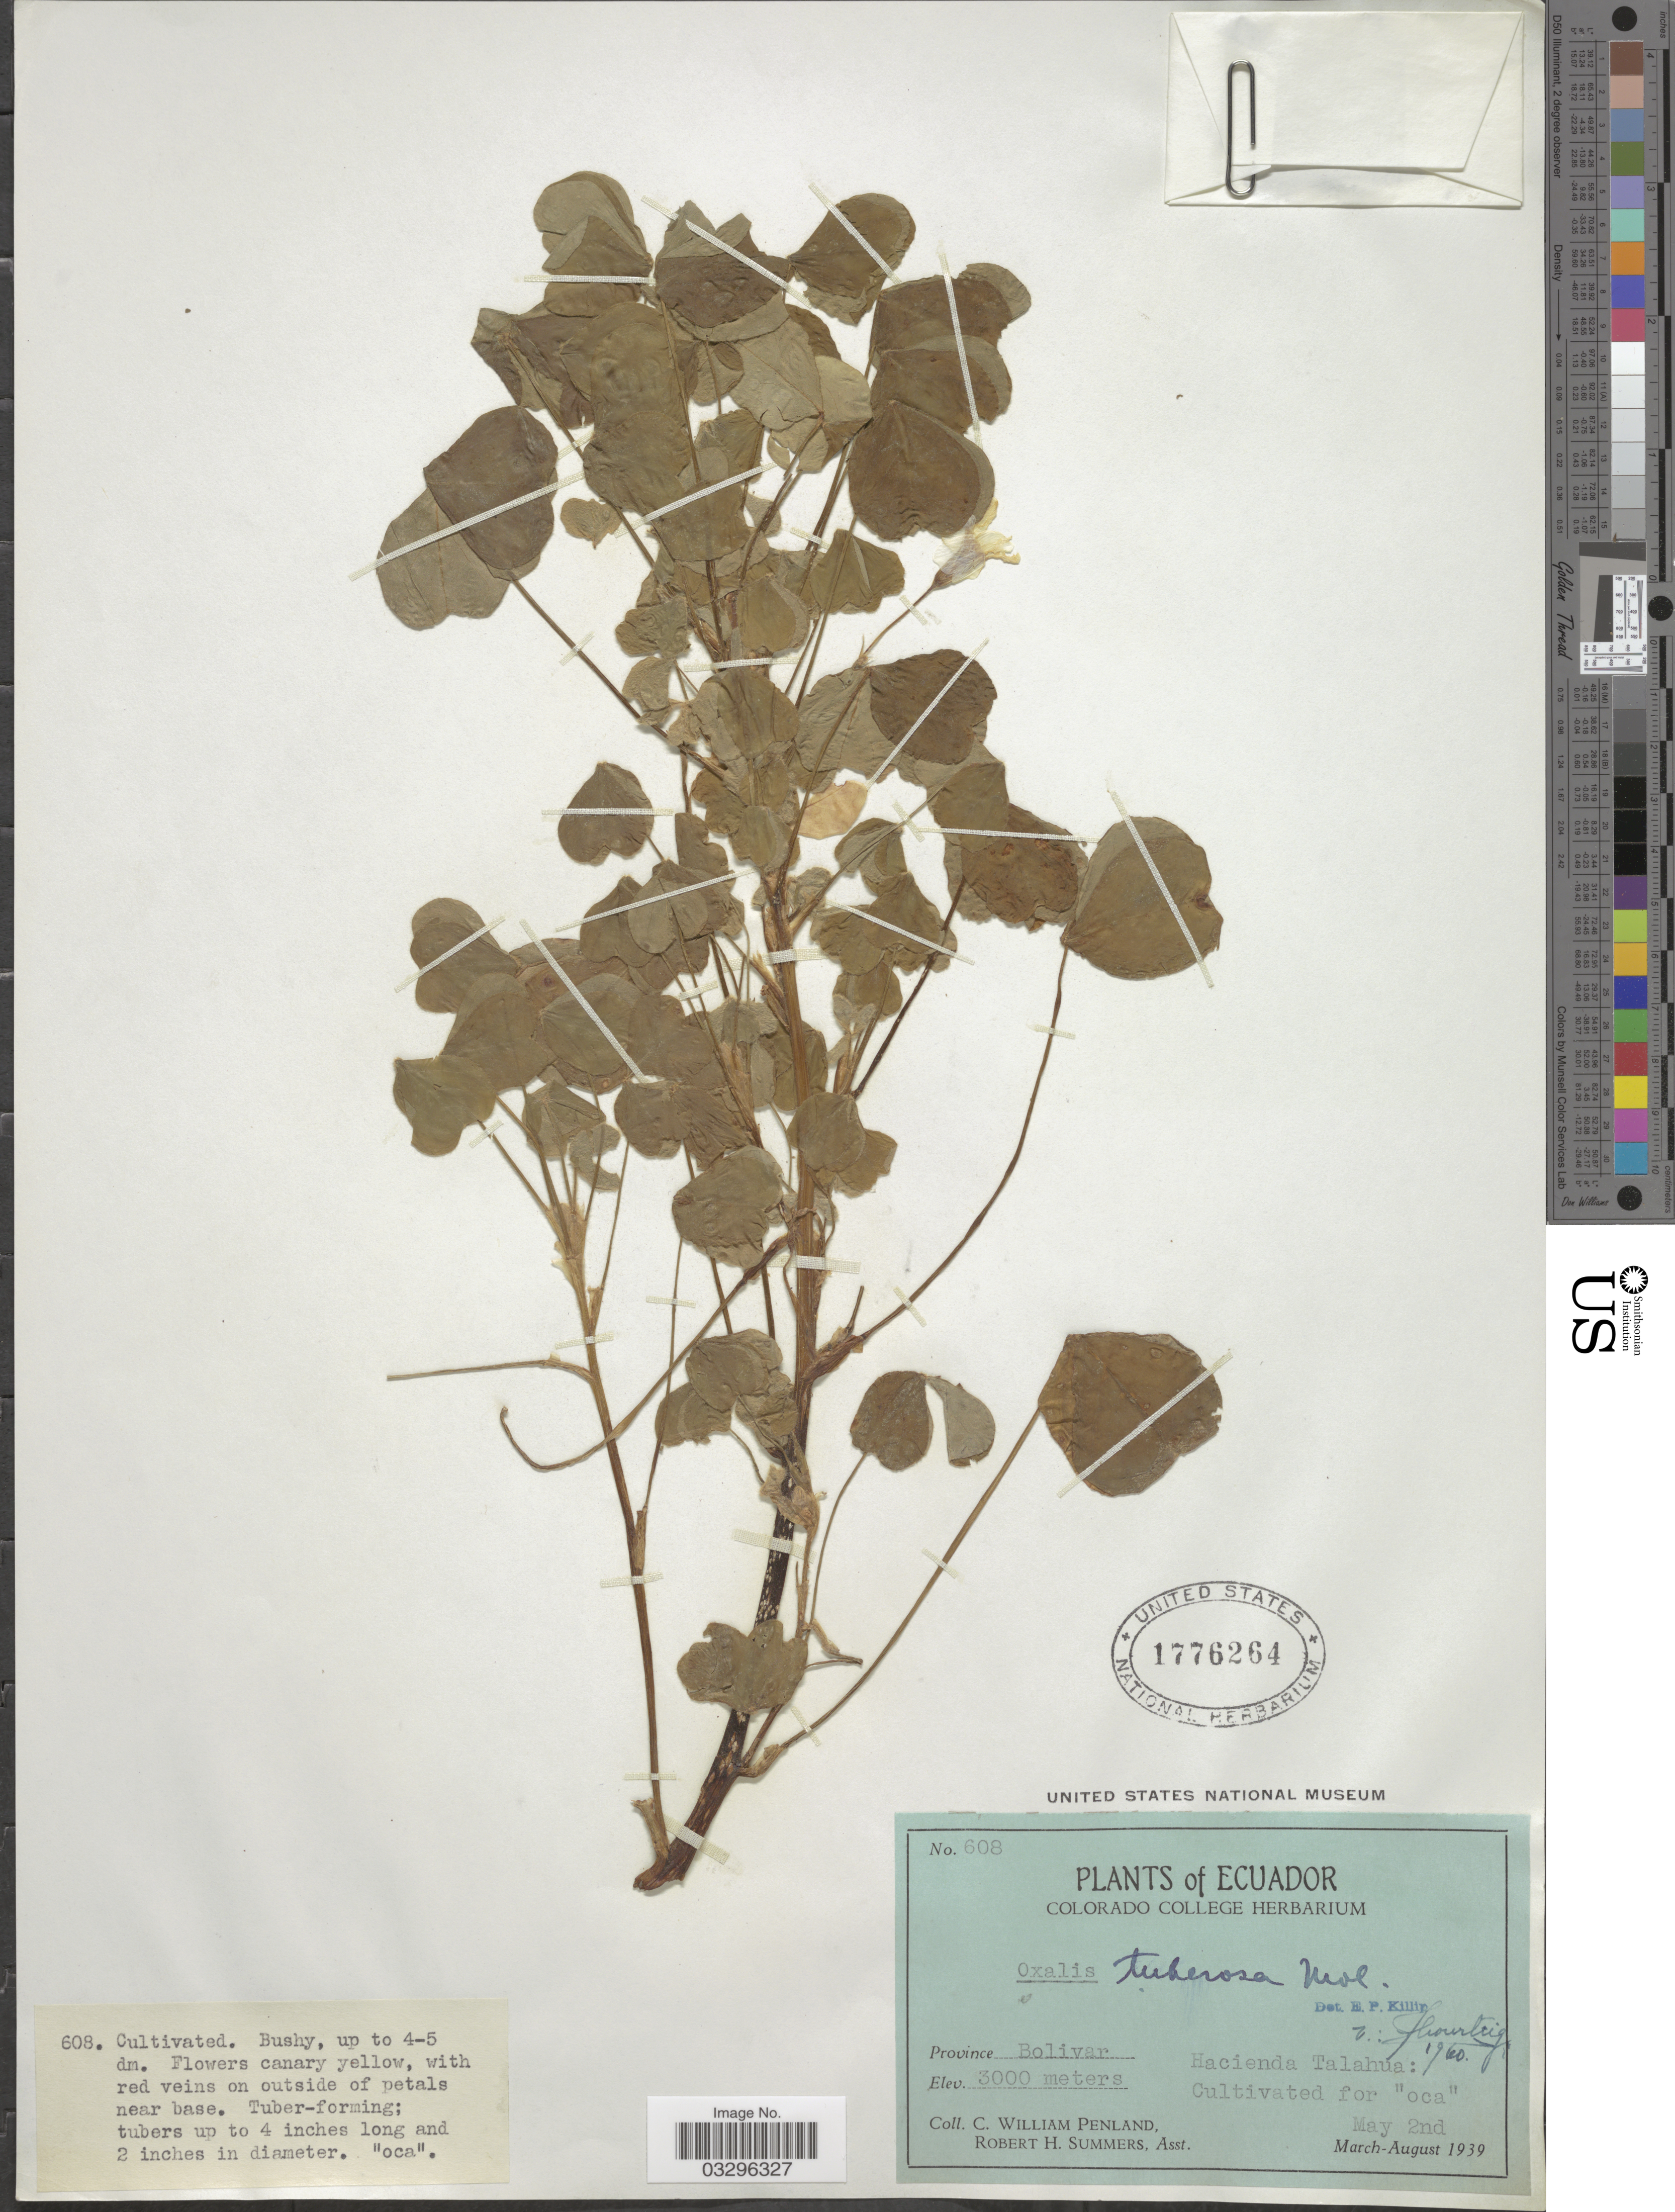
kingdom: Plantae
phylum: Tracheophyta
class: Magnoliopsida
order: Oxalidales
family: Oxalidaceae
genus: Oxalis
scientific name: Oxalis tuberosa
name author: Molina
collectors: C. W. Penland & R. Summers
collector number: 608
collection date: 1939-05-02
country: Ecuador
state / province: Bolívar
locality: Hacienda Talahua.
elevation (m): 3000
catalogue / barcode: US 1776264